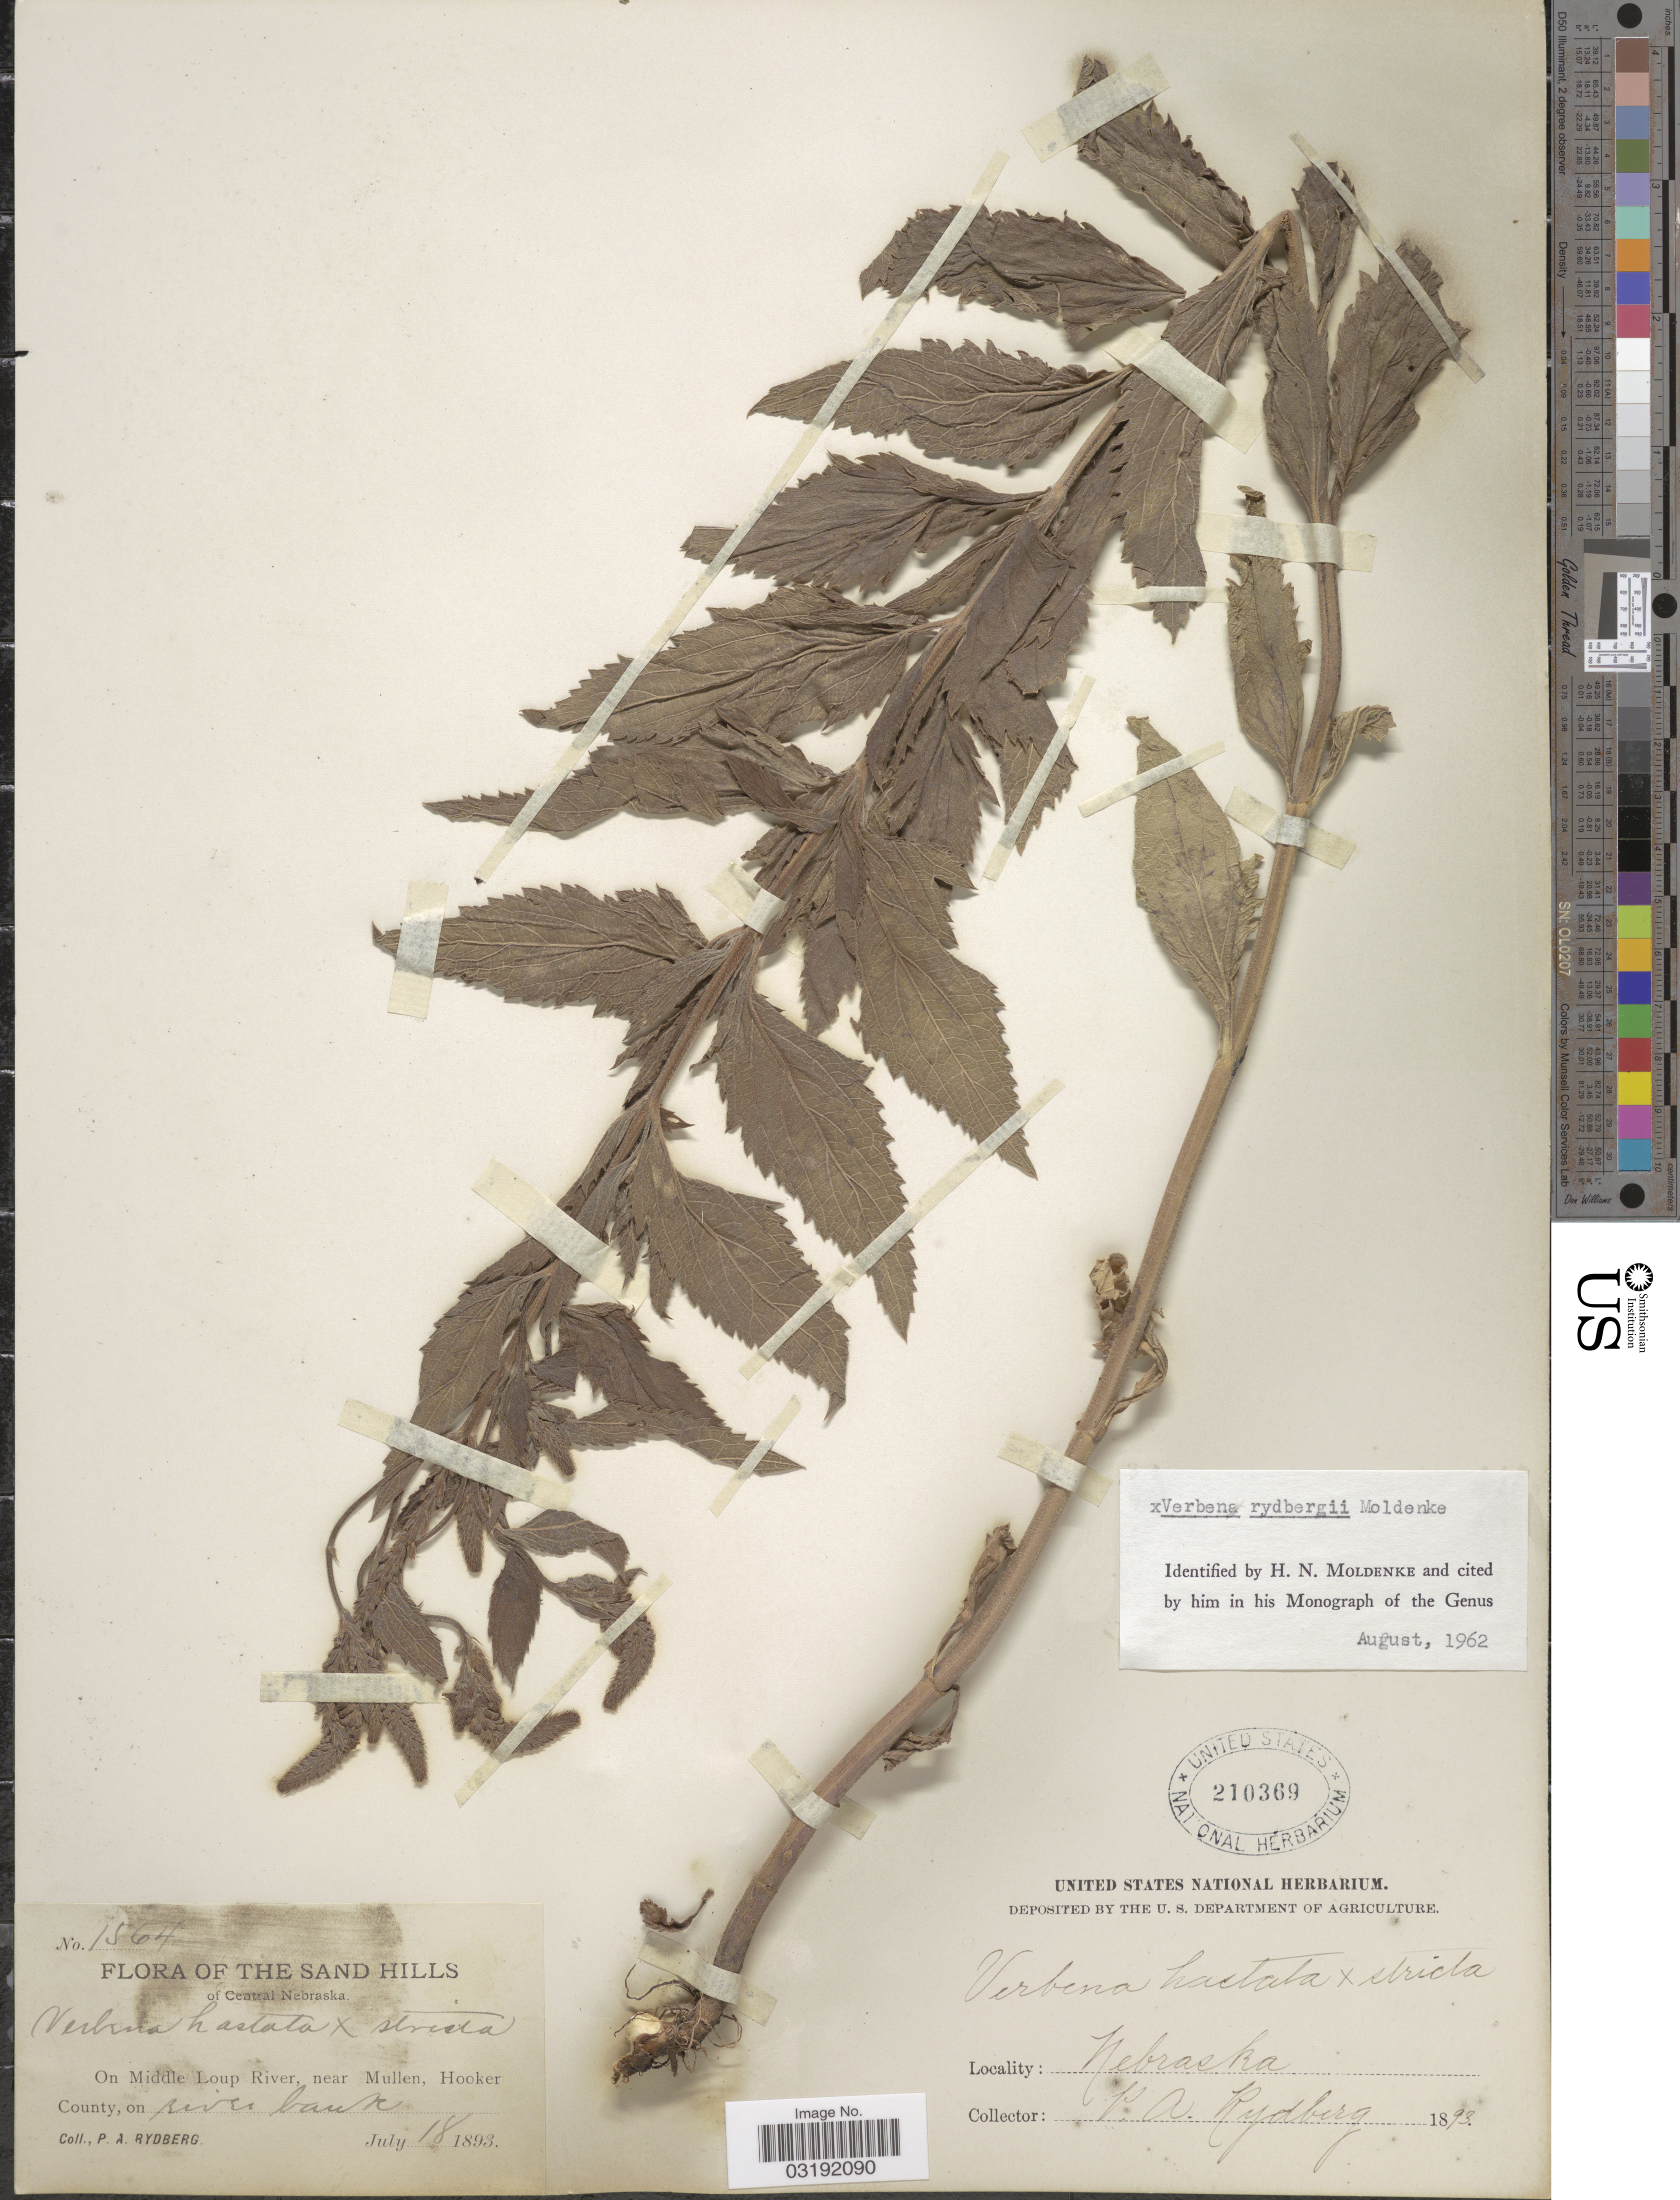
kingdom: Plantae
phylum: Tracheophyta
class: Magnoliopsida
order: Lamiales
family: Verbenaceae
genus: Verbena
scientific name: Verbena rydbergii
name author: Moldenke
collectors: P. A. Rydberg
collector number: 1564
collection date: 1893-07-18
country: United States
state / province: Nebraska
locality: The Sand Hills of Central Nebraska. On Middle Loup River, near Mullen, Hooker County, on river bank.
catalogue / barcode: US 210369